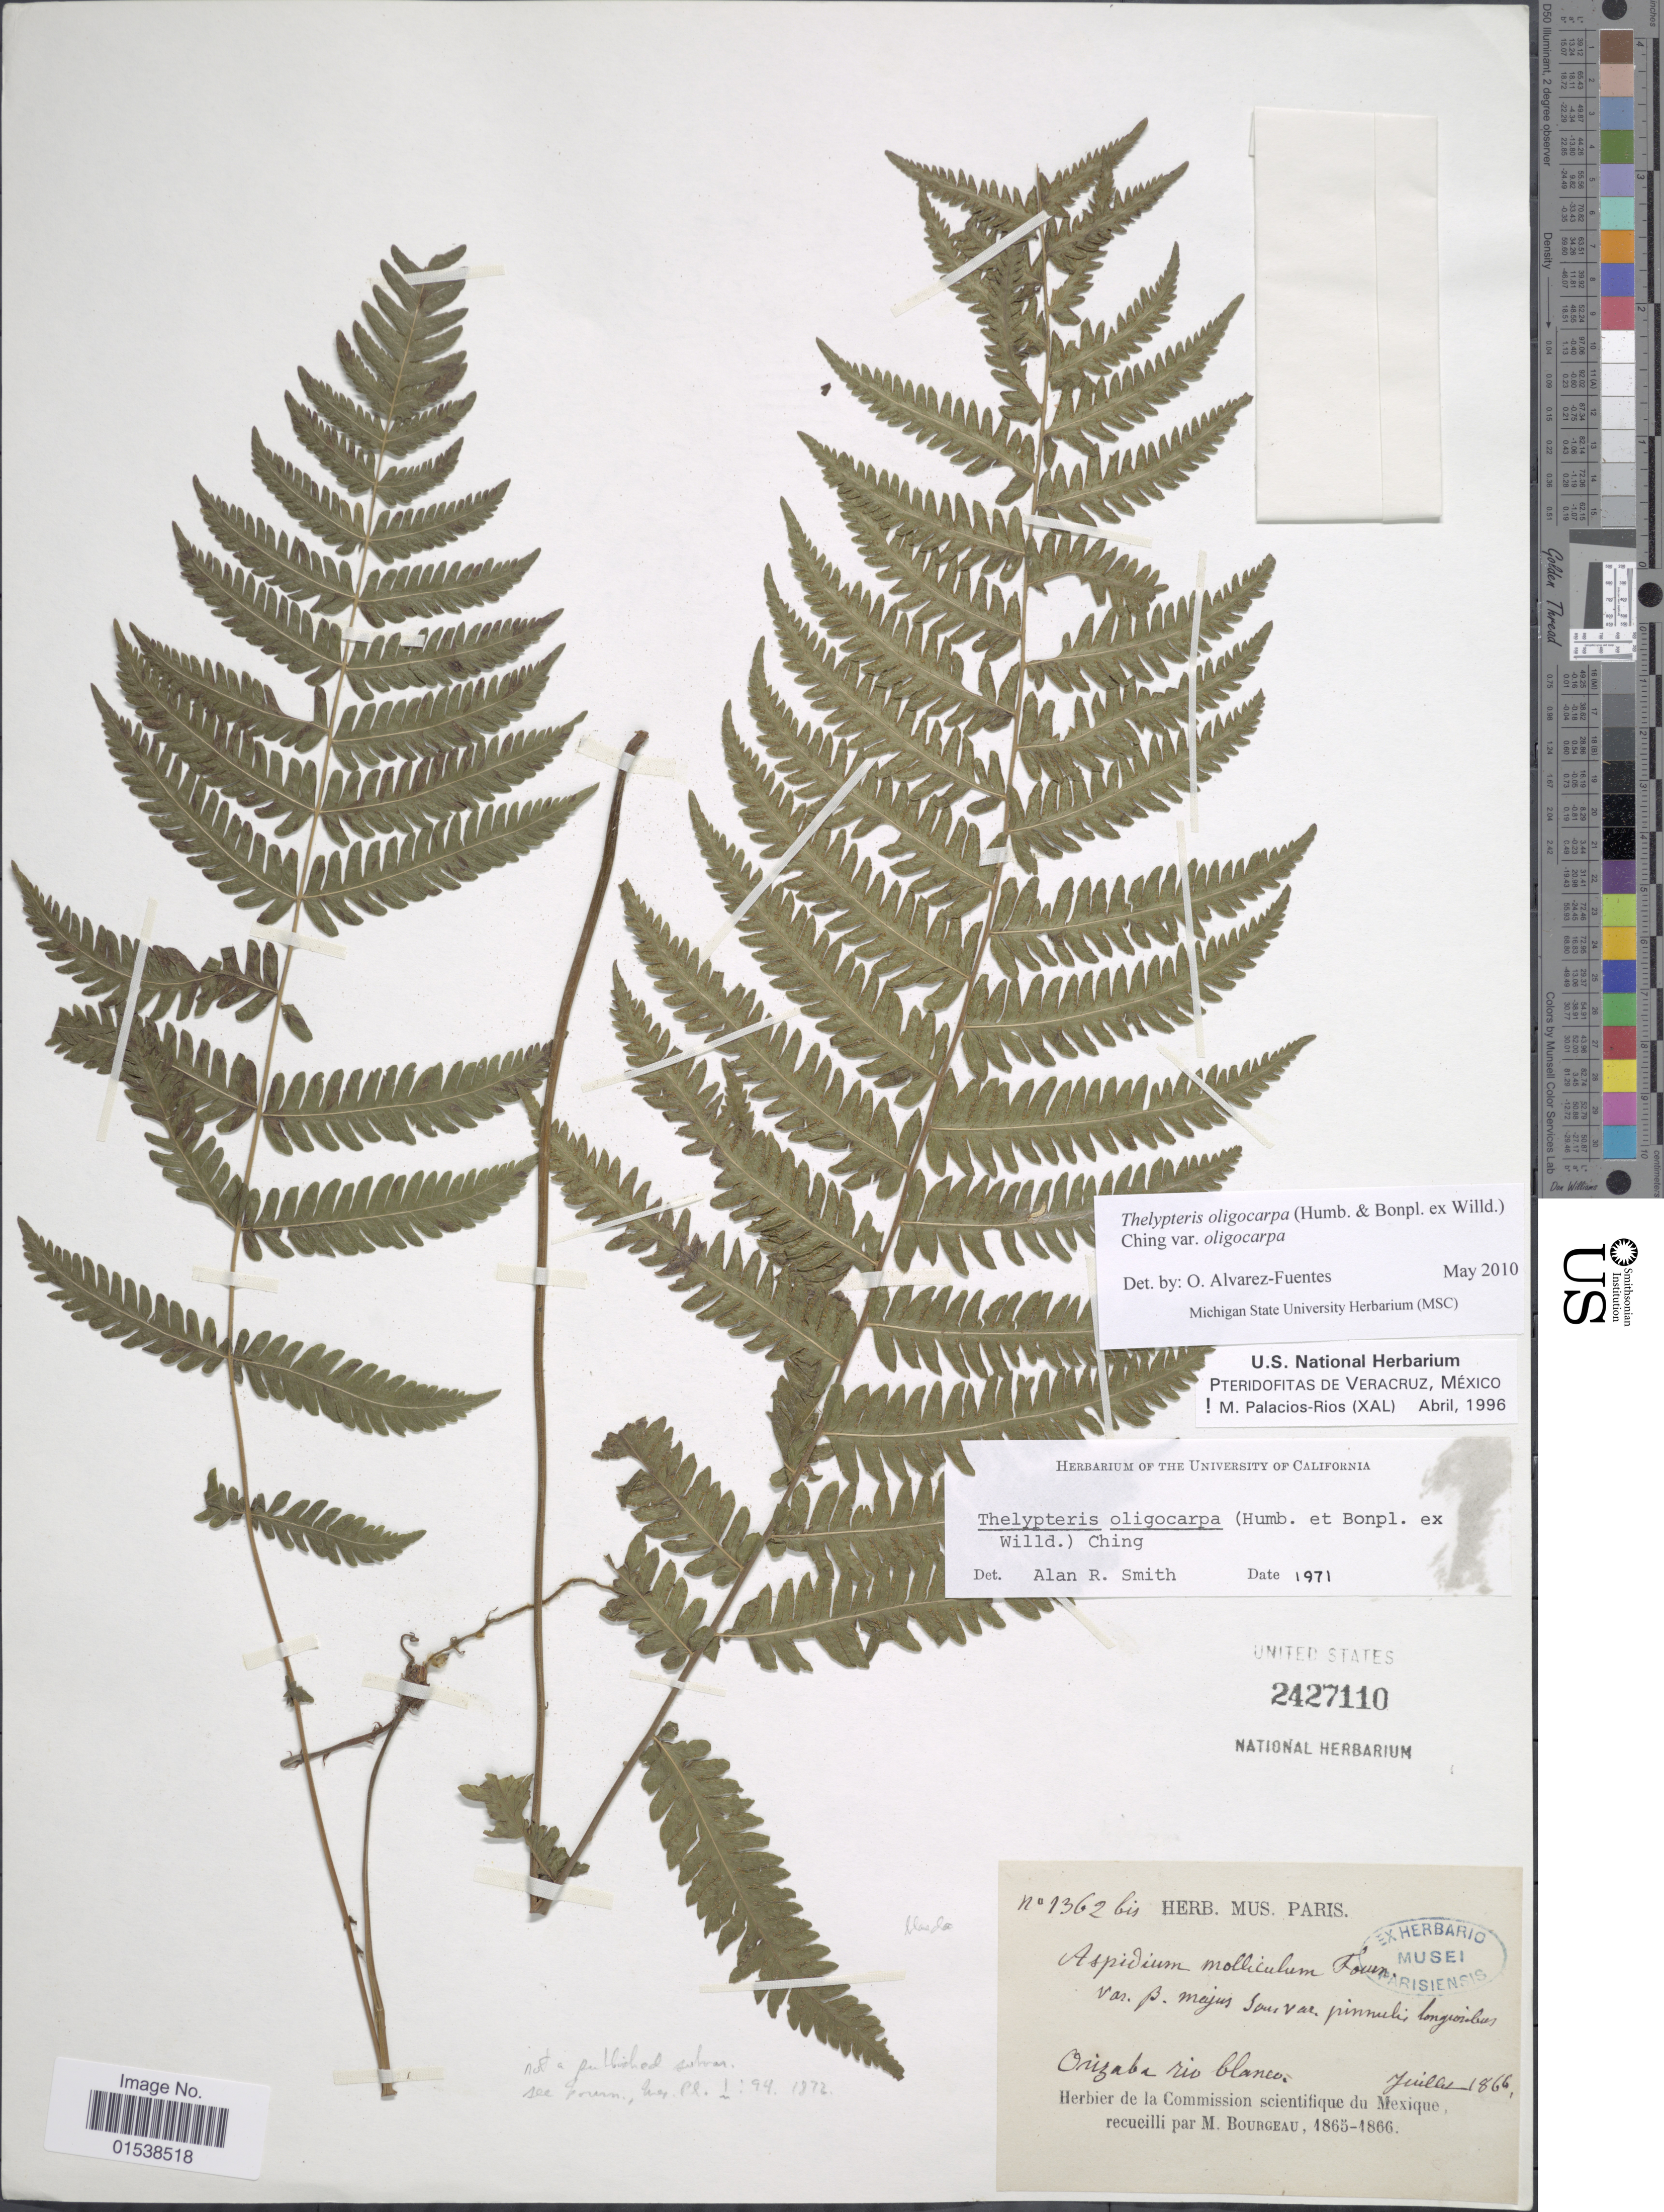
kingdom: Plantae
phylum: Tracheophyta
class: Polypodiopsida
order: Polypodiales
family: Thelypteridaceae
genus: Amauropelta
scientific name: Amauropelta oligocarpa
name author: (Humb. & Bonpl. ex Willd.) Pic. Serm.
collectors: M. Bourgeau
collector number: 1362bis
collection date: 1866-07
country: Mexico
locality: Orizaba, Rio Blanco, Mexique.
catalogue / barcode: US 2427110